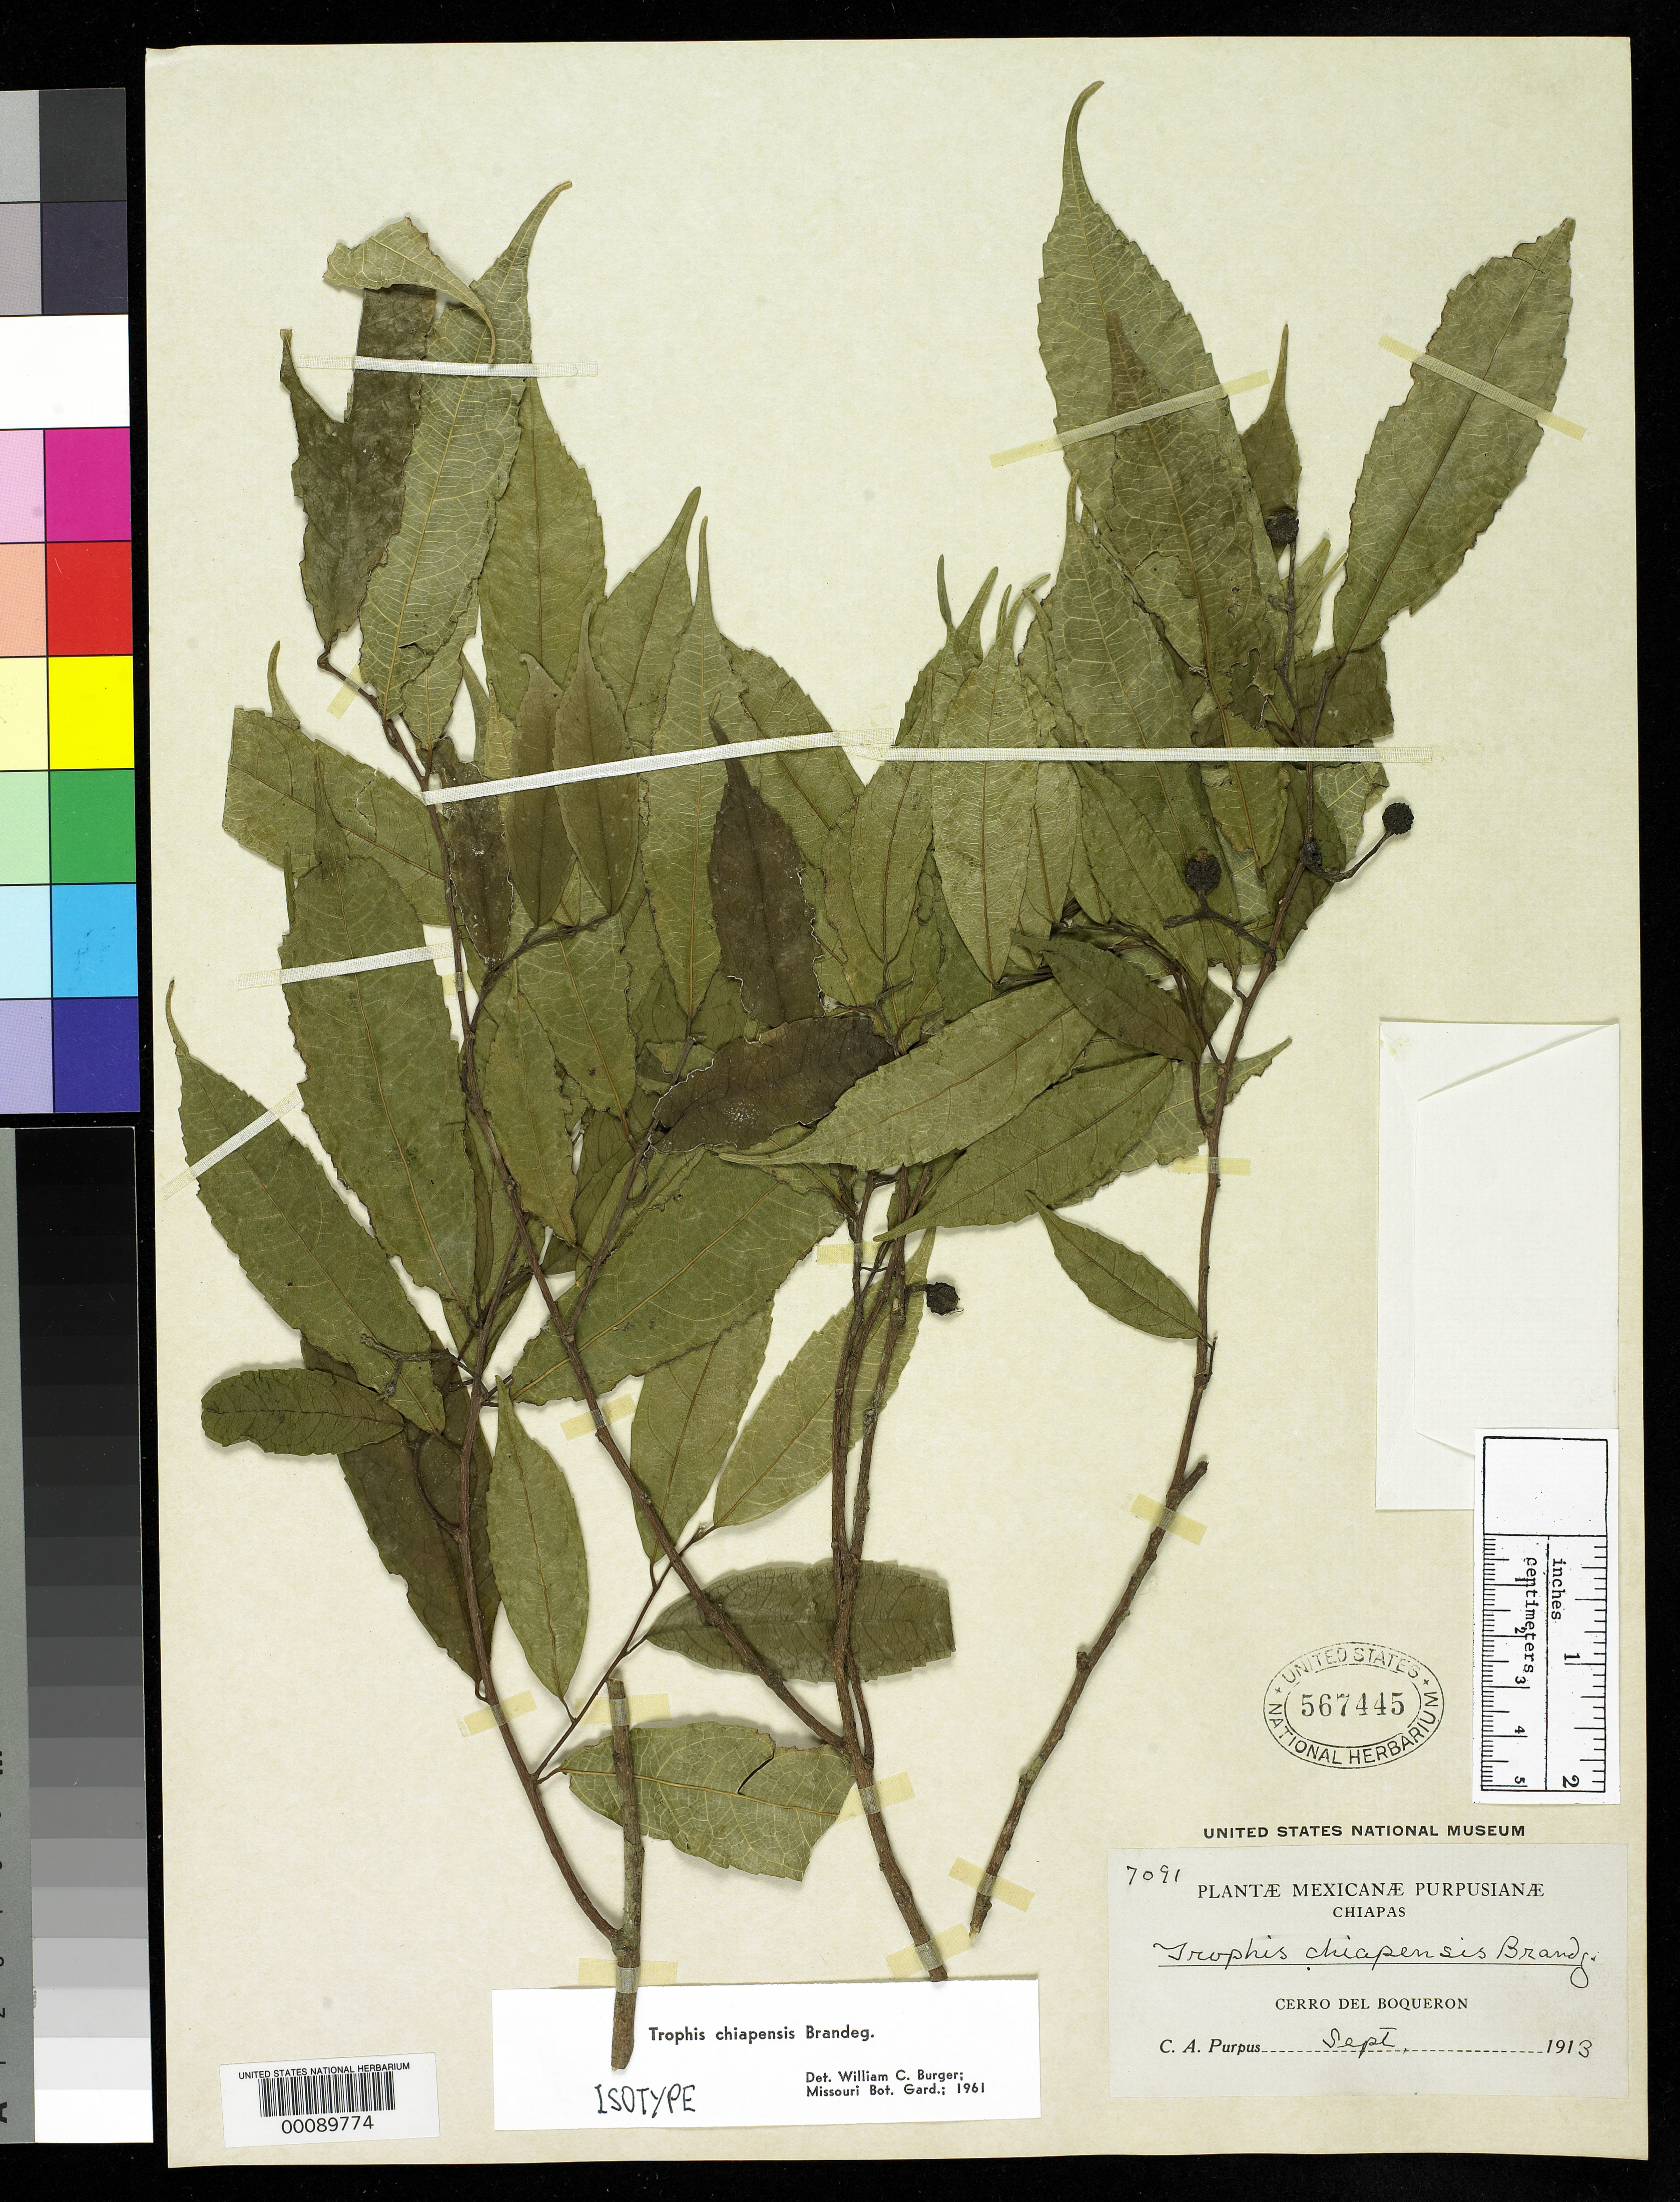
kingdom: Plantae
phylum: Tracheophyta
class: Magnoliopsida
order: Rosales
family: Moraceae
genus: Trophis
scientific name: Trophis chiapensis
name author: Brandegee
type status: Isotype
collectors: C. A. Purpus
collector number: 7091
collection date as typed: Sep 1913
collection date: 1913-09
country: Mexico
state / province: Chiapas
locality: Cerro del Boqueron; alt. low elevation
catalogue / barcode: US 567445